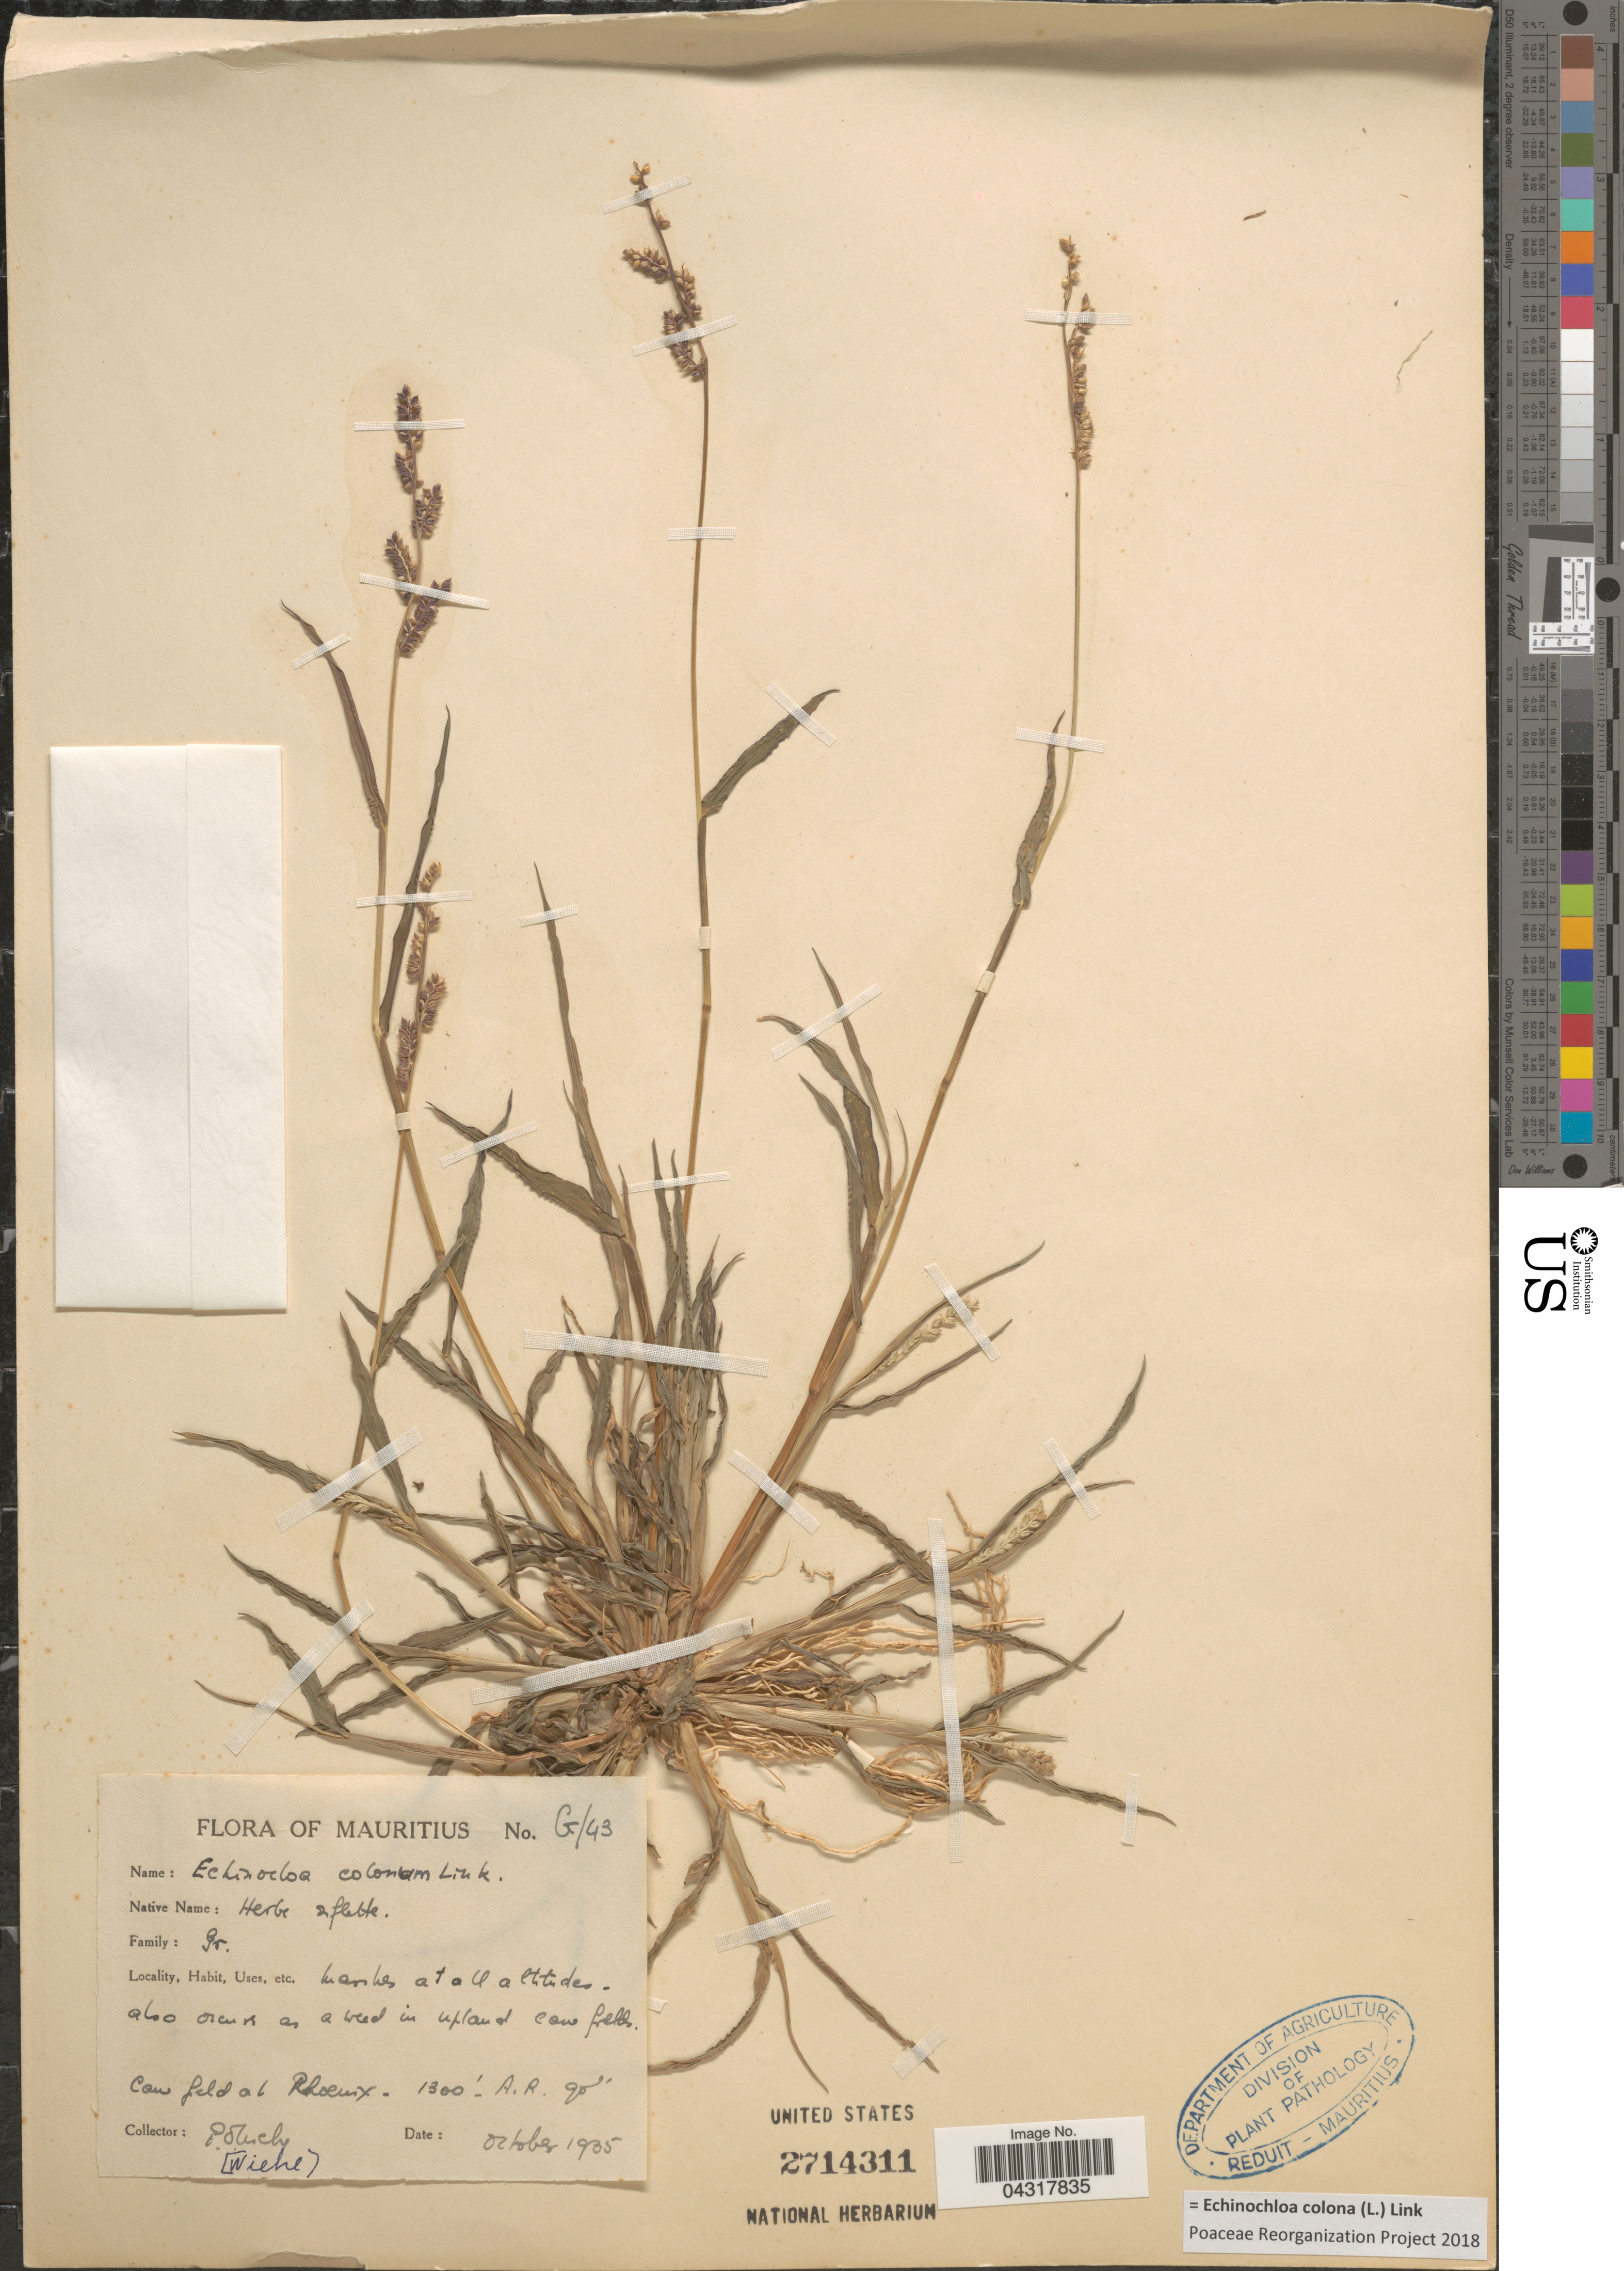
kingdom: Plantae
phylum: Tracheophyta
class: Liliopsida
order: Poales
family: Poaceae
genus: Echinochloa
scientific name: Echinochloa colona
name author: (L.) Link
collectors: P. Wiehe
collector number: G/43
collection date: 1935-10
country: Mauritius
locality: Cow fields at Phoenix.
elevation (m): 396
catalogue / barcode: US 2714311